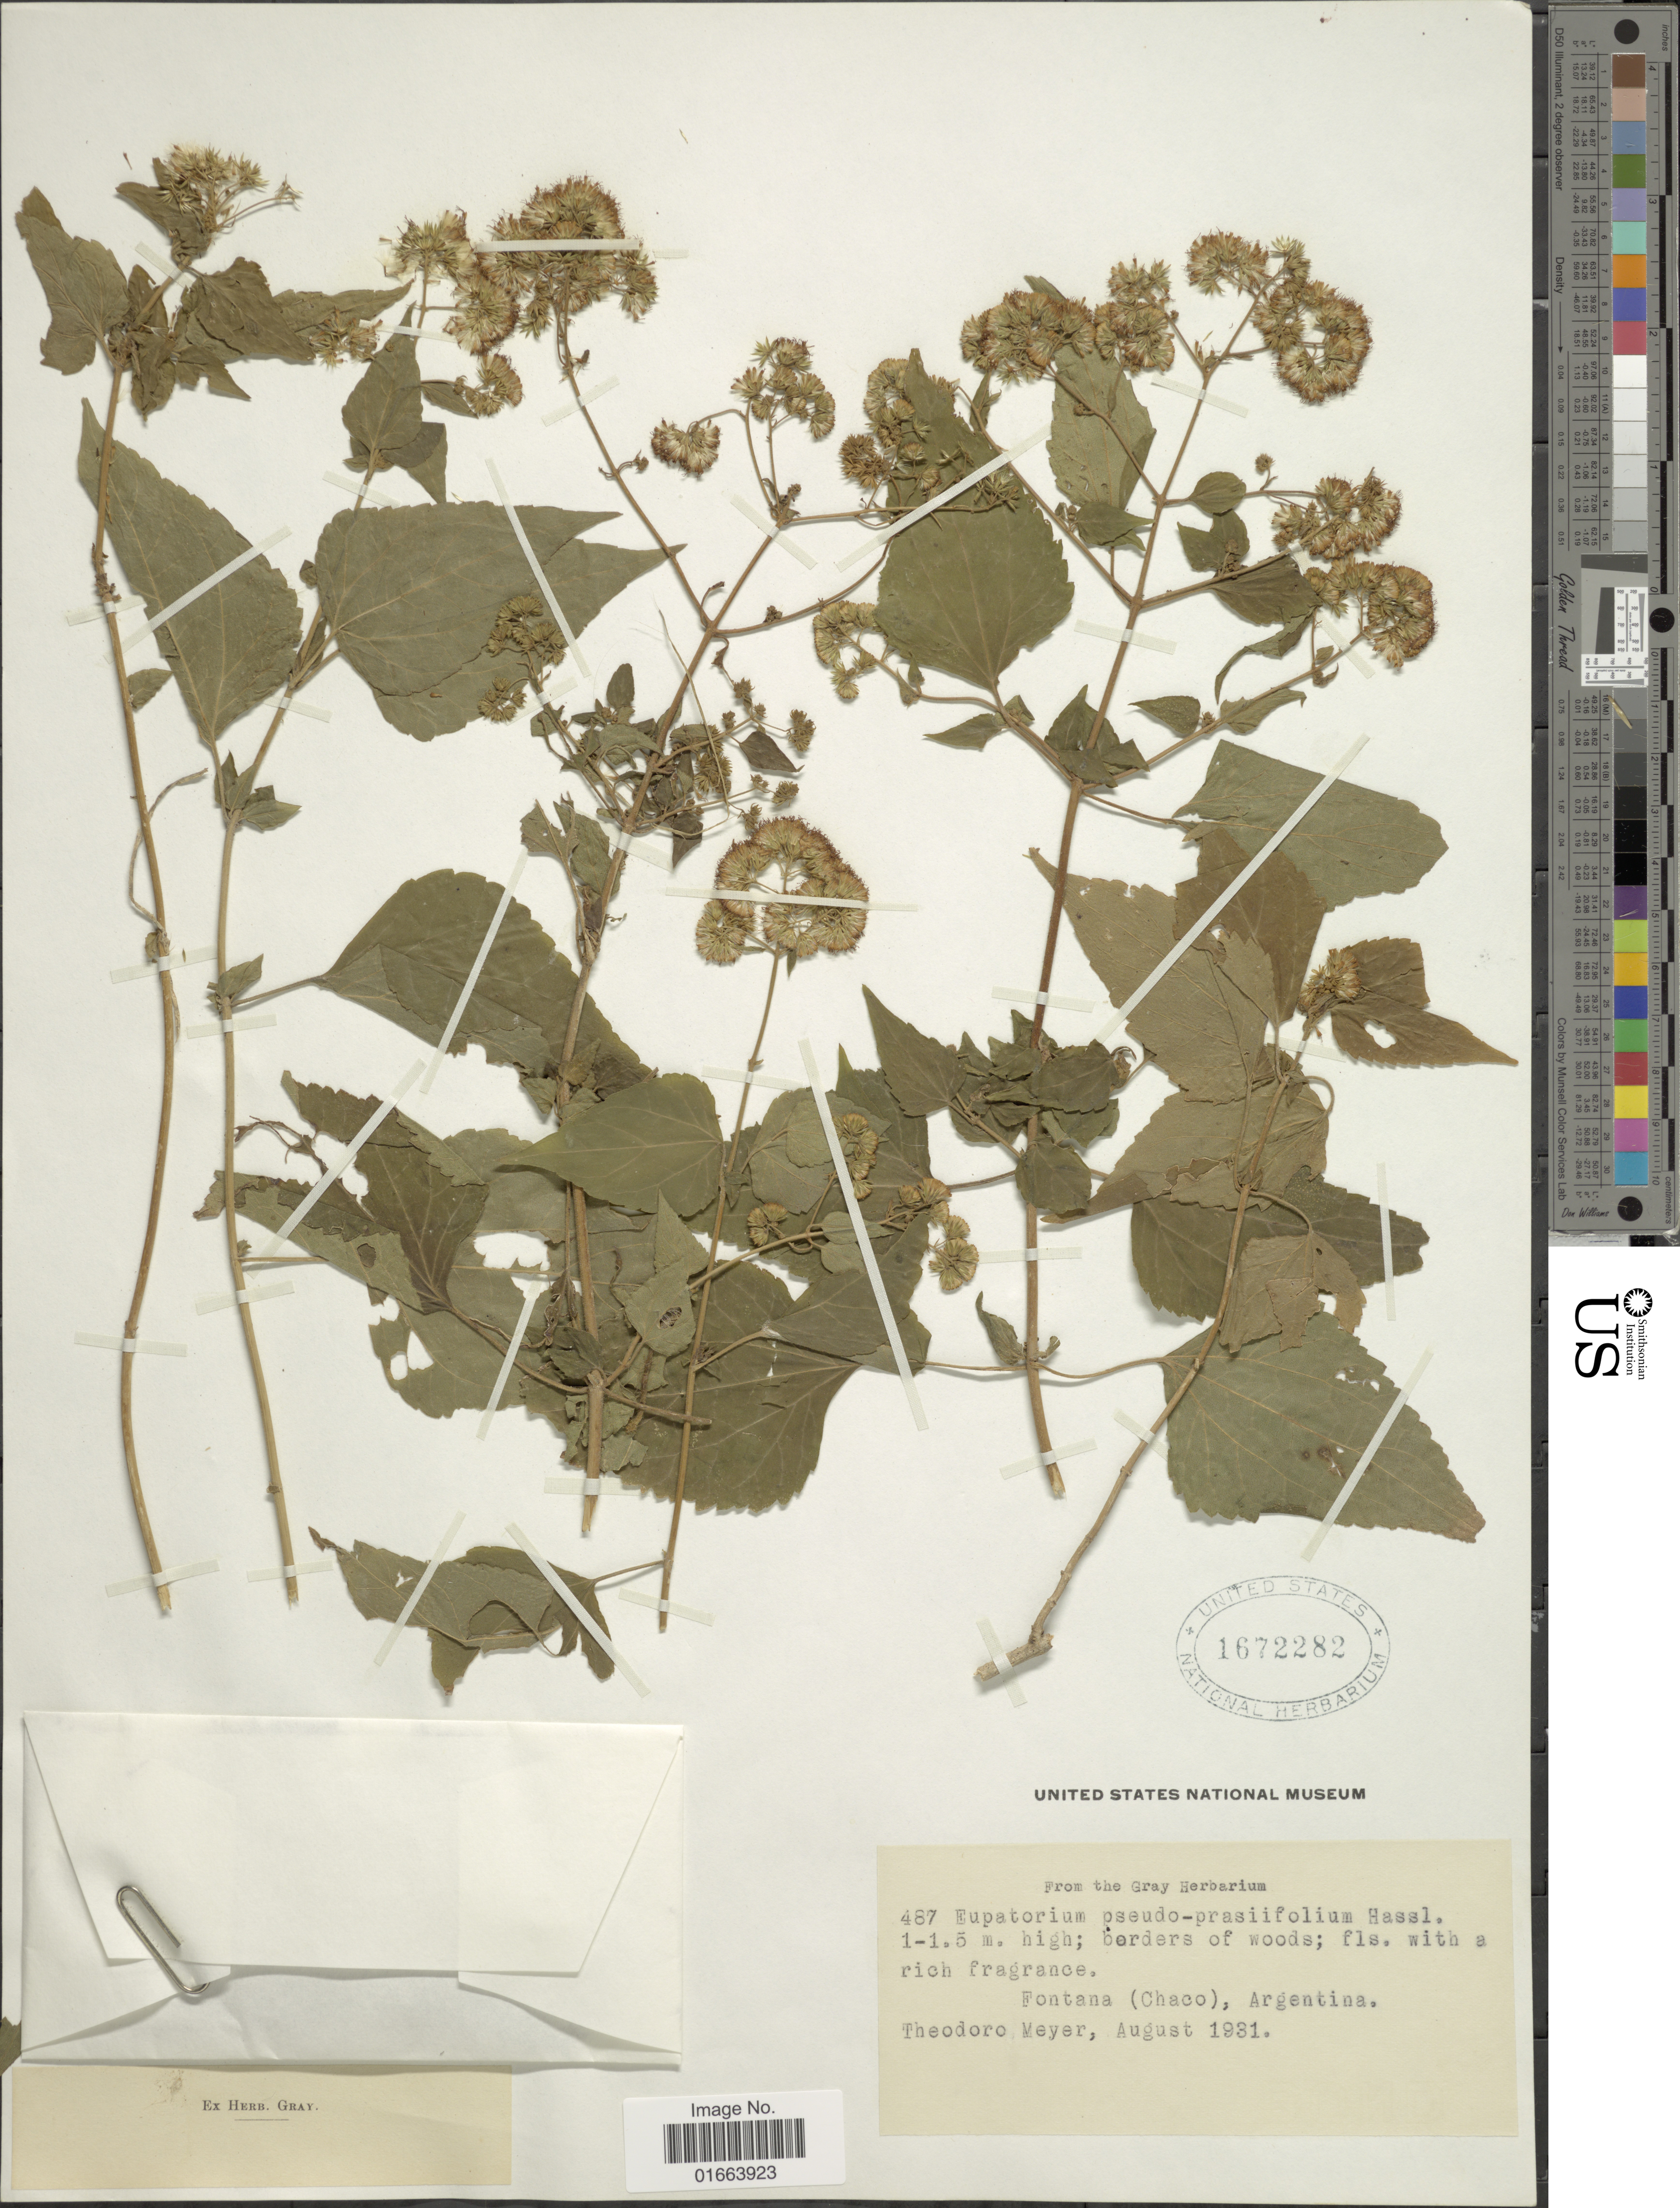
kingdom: Plantae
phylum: Tracheophyta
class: Magnoliopsida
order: Asterales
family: Asteraceae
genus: Chacoa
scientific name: Chacoa pseudoprasiifolia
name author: (Hassl.) R.M. King & H. Rob.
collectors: T. Meyer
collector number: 487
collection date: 1931-08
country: Argentina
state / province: Chaco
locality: Fontana (Chaco)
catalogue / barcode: US 1672282